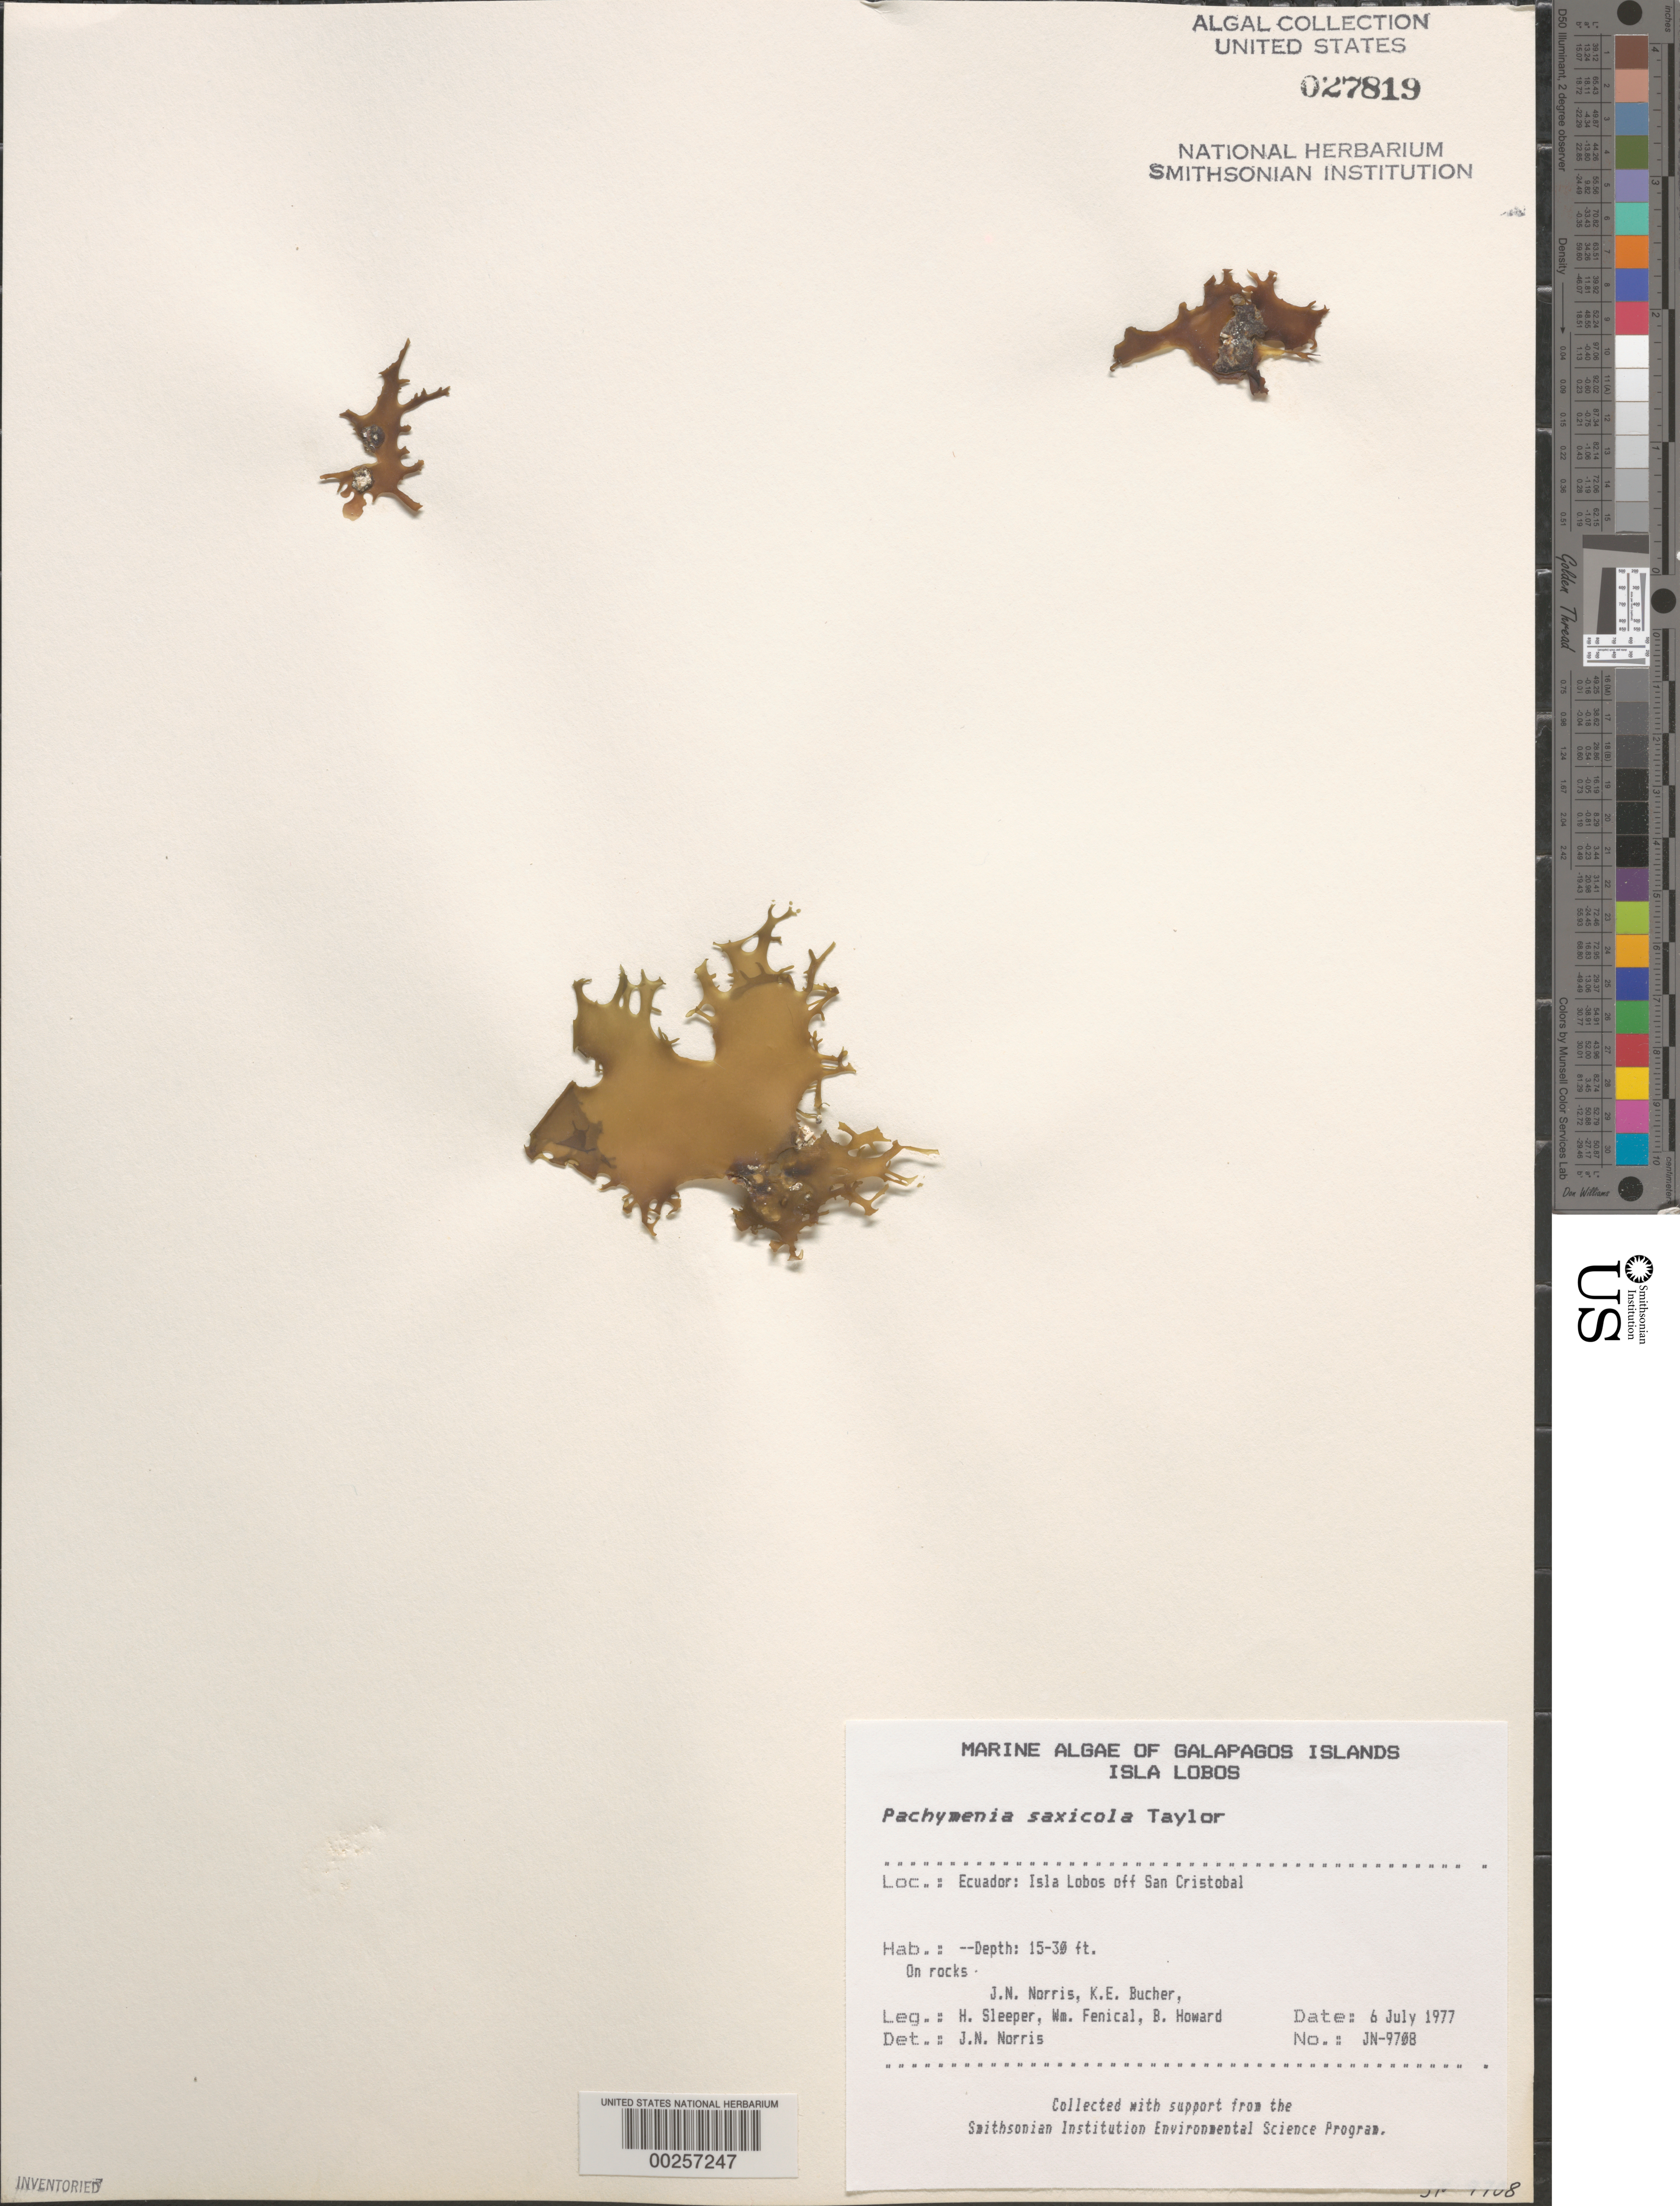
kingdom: Plantae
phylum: Rhodophyta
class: Florideophyceae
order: Halymeniales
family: Halymeniaceae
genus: Pachymenia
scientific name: Pachymenia saxicola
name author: W.R. Taylor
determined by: Norris, James N.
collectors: J. N. Norris, K. E. Bucher, H. Sleeper, W. Fenical & H. Howard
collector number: JN-9708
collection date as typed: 06 Jul 1977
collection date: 1977-07-06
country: Ecuador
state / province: Colón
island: Lobos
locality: Off Isla San Cristóbal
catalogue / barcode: US 27819